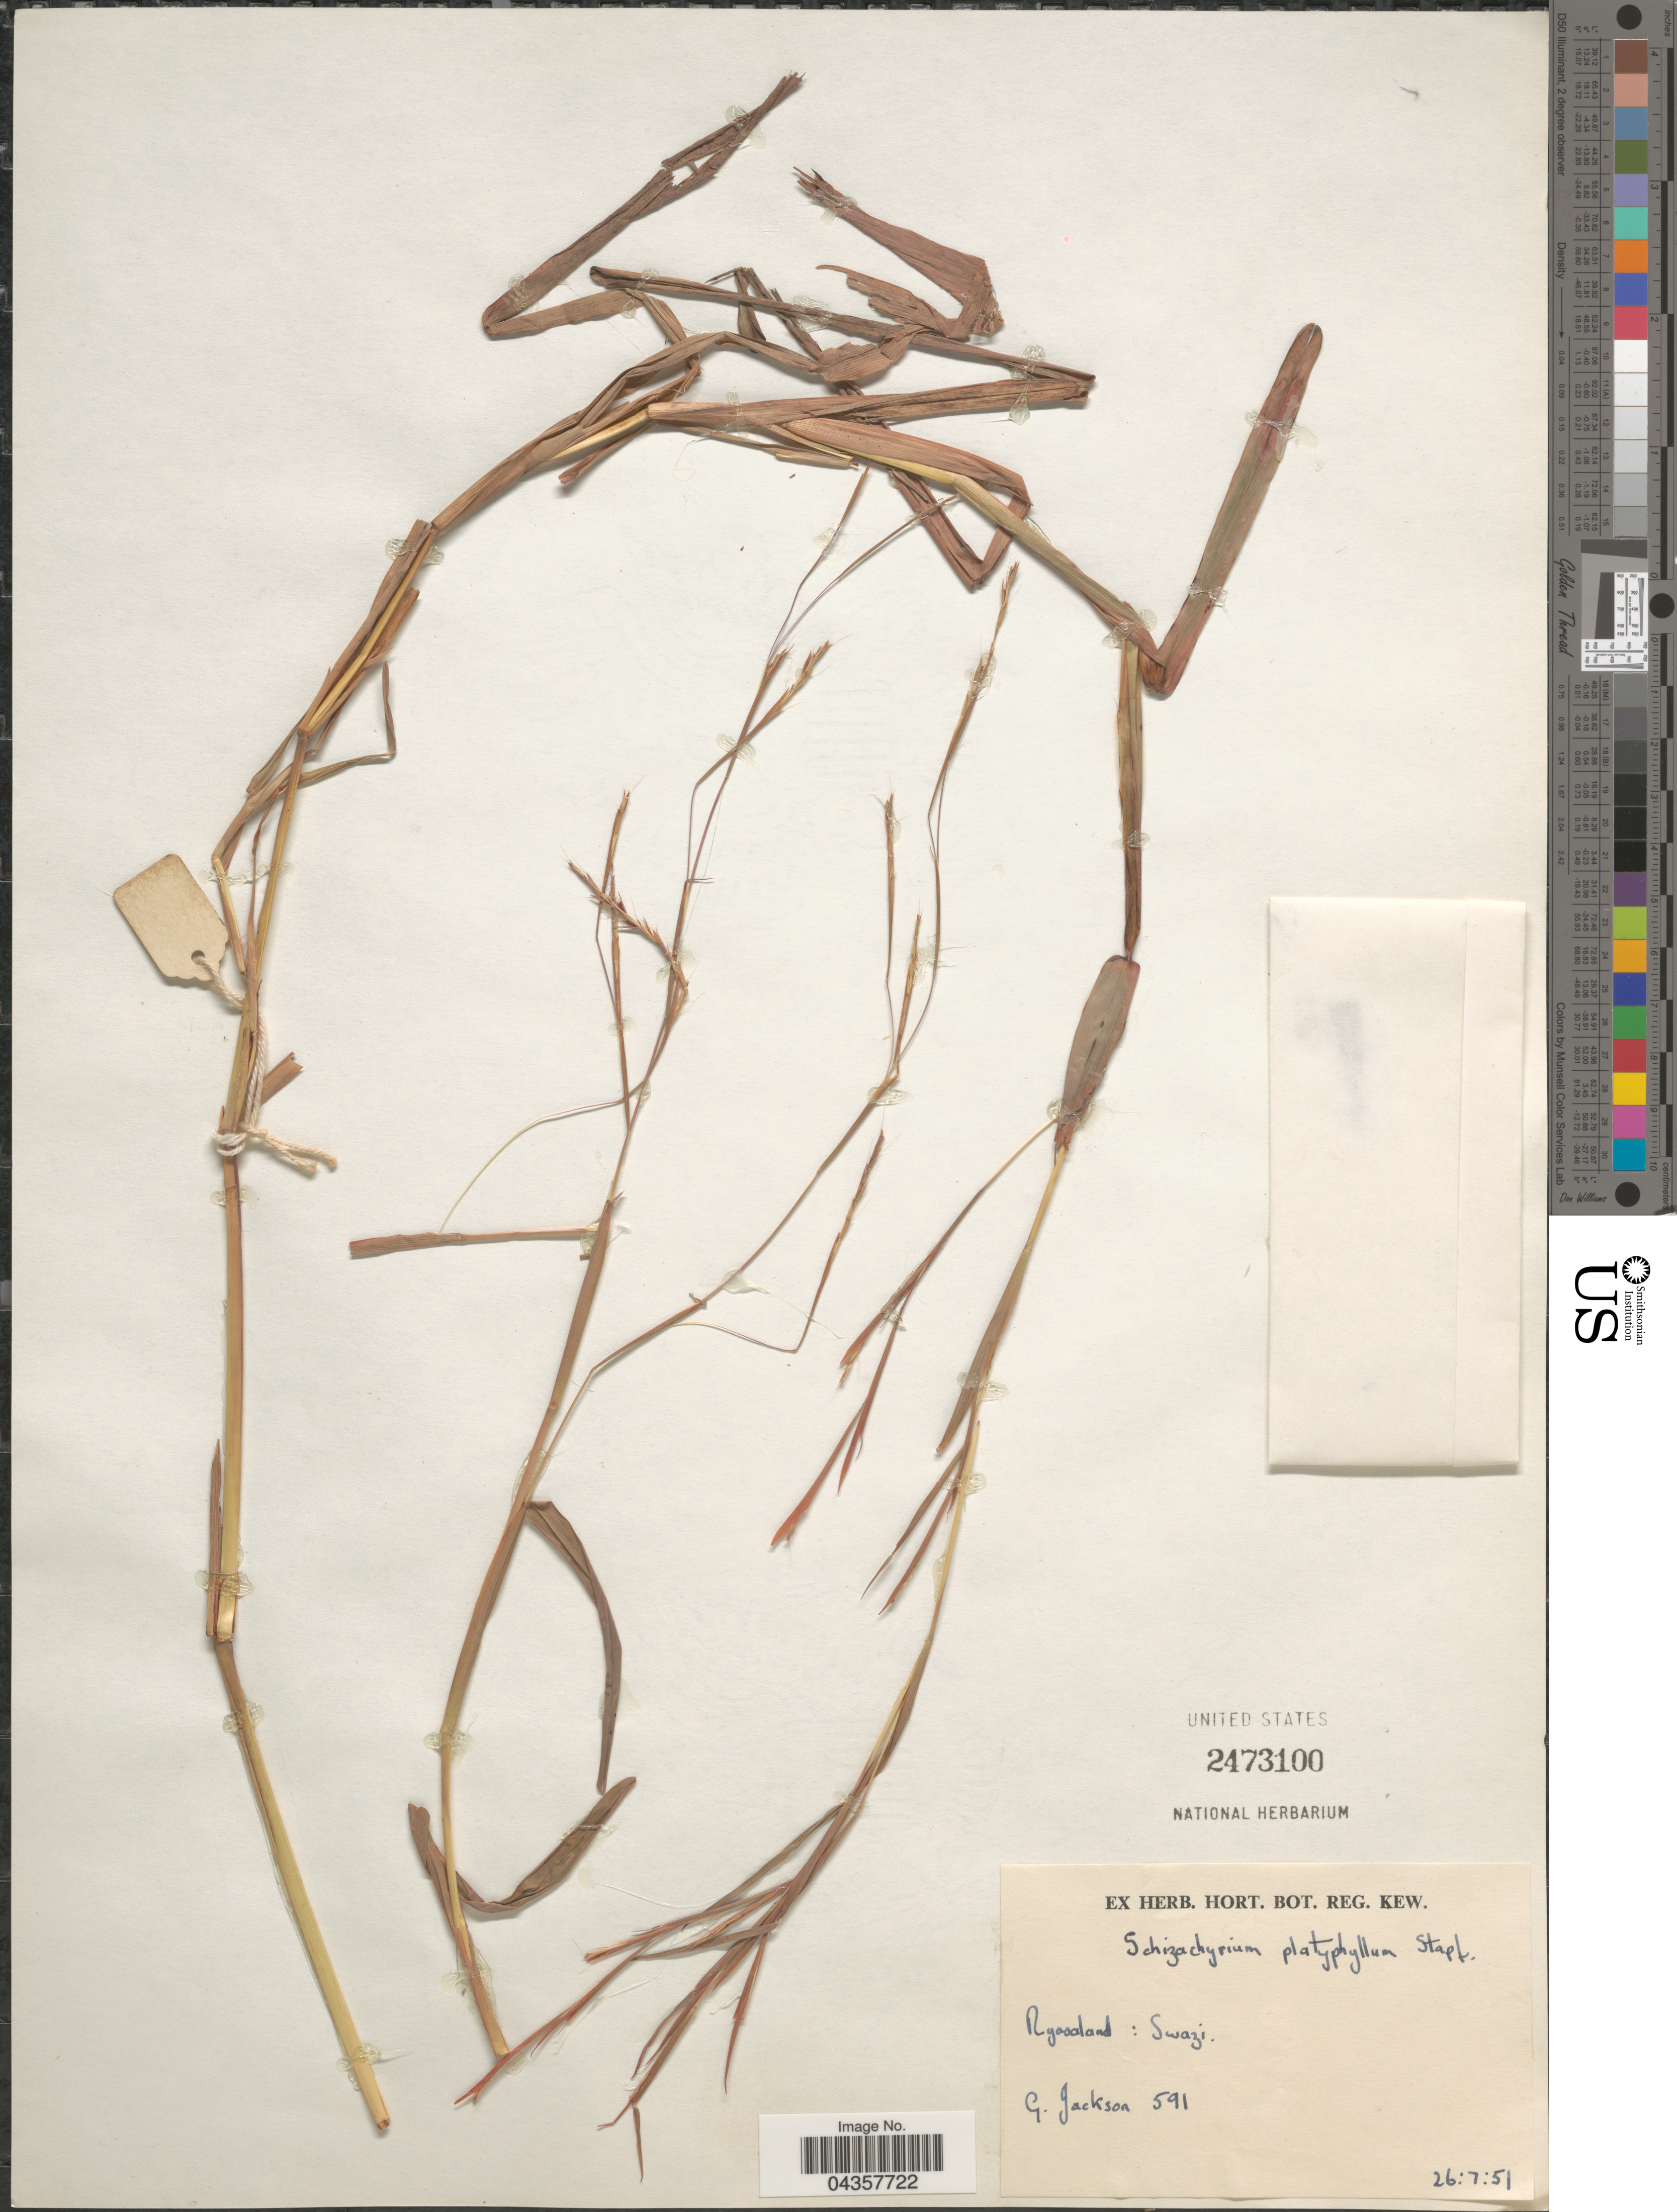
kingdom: Plantae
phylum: Tracheophyta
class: Liliopsida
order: Poales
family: Poaceae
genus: Schizachyrium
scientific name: Schizachyrium platyphyllum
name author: (Franch.) Stapf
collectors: G. Jackson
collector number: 591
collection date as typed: Transcribed d/m/y: 26/7/51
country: Malawi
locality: Nyasaland: Swazi.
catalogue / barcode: US 2473100